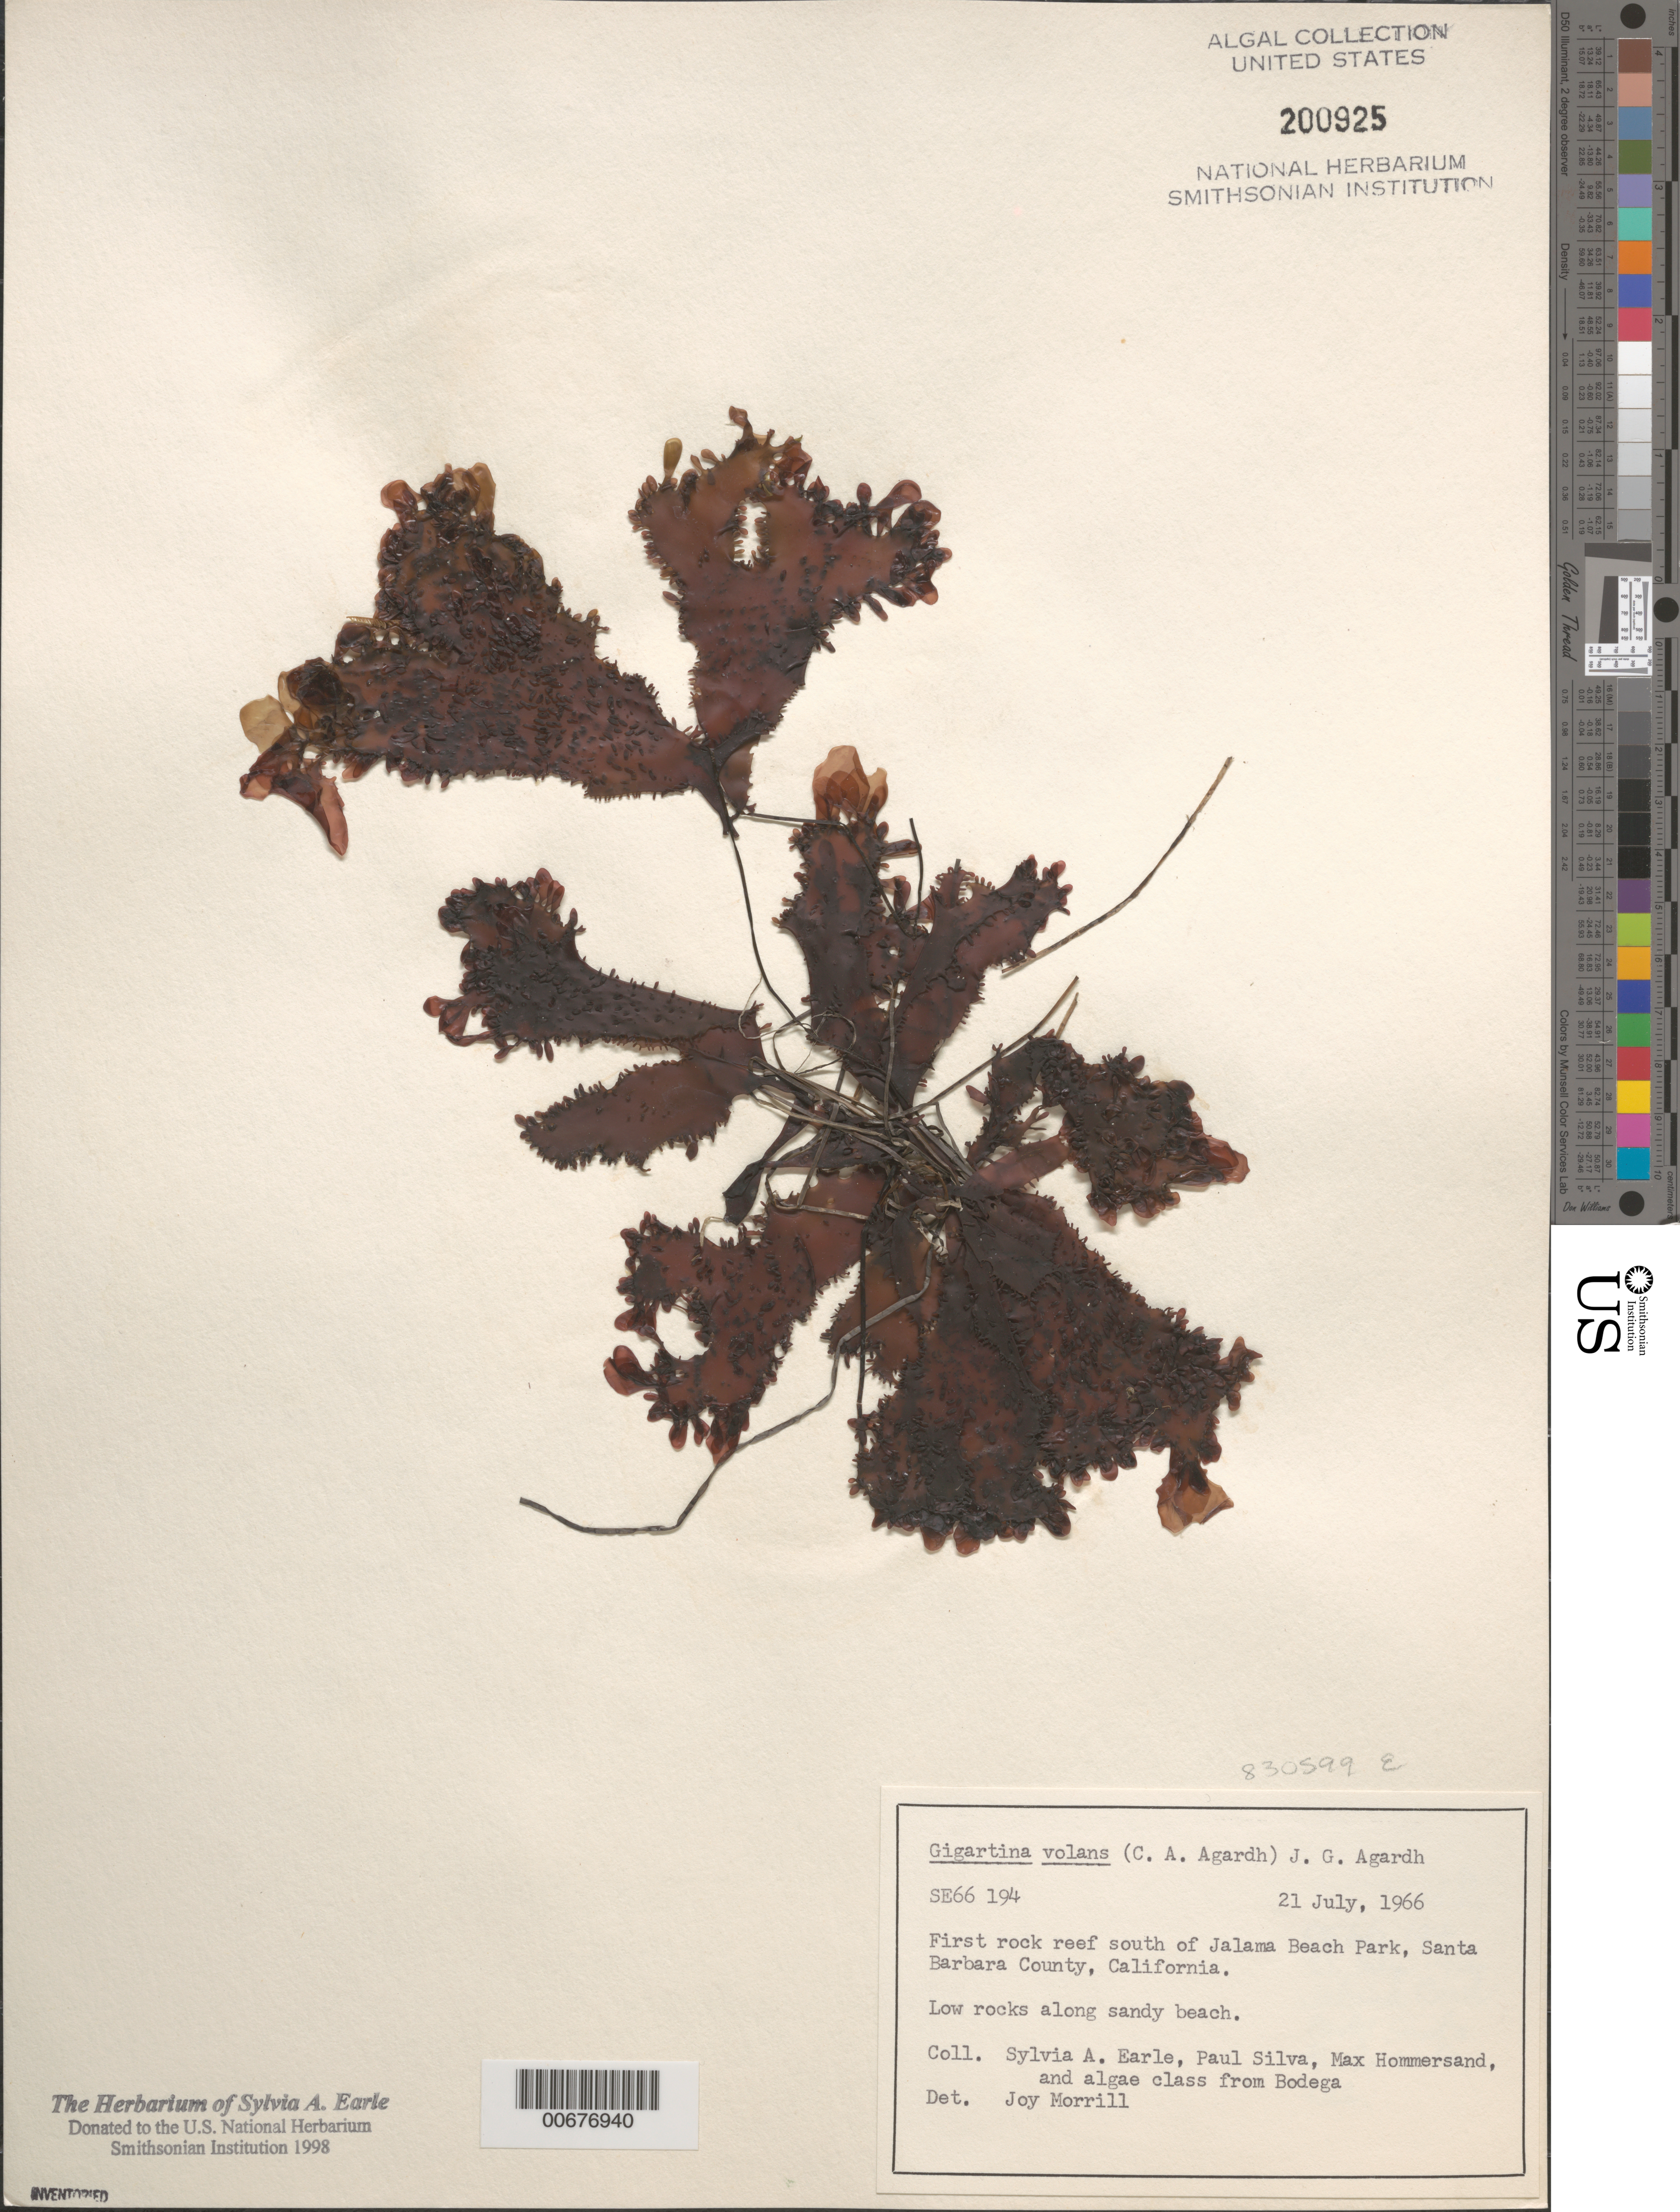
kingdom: Plantae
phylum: Rhodophyta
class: Florideophyceae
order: Gigartinales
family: Gigartinaceae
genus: Mazzaella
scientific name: Mazzaella volans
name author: (C. Agardh) Fredericq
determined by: Algae name updating Project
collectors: S. A. Earle, P. C. Silva, M. H. Hommersand & Bodega Algae Class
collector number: SE 66194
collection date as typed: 21 Jul 1966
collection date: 1966-07-21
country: United States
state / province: California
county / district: Santa Barbara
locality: Reef south of Jalama Beach Park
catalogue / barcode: US 200925